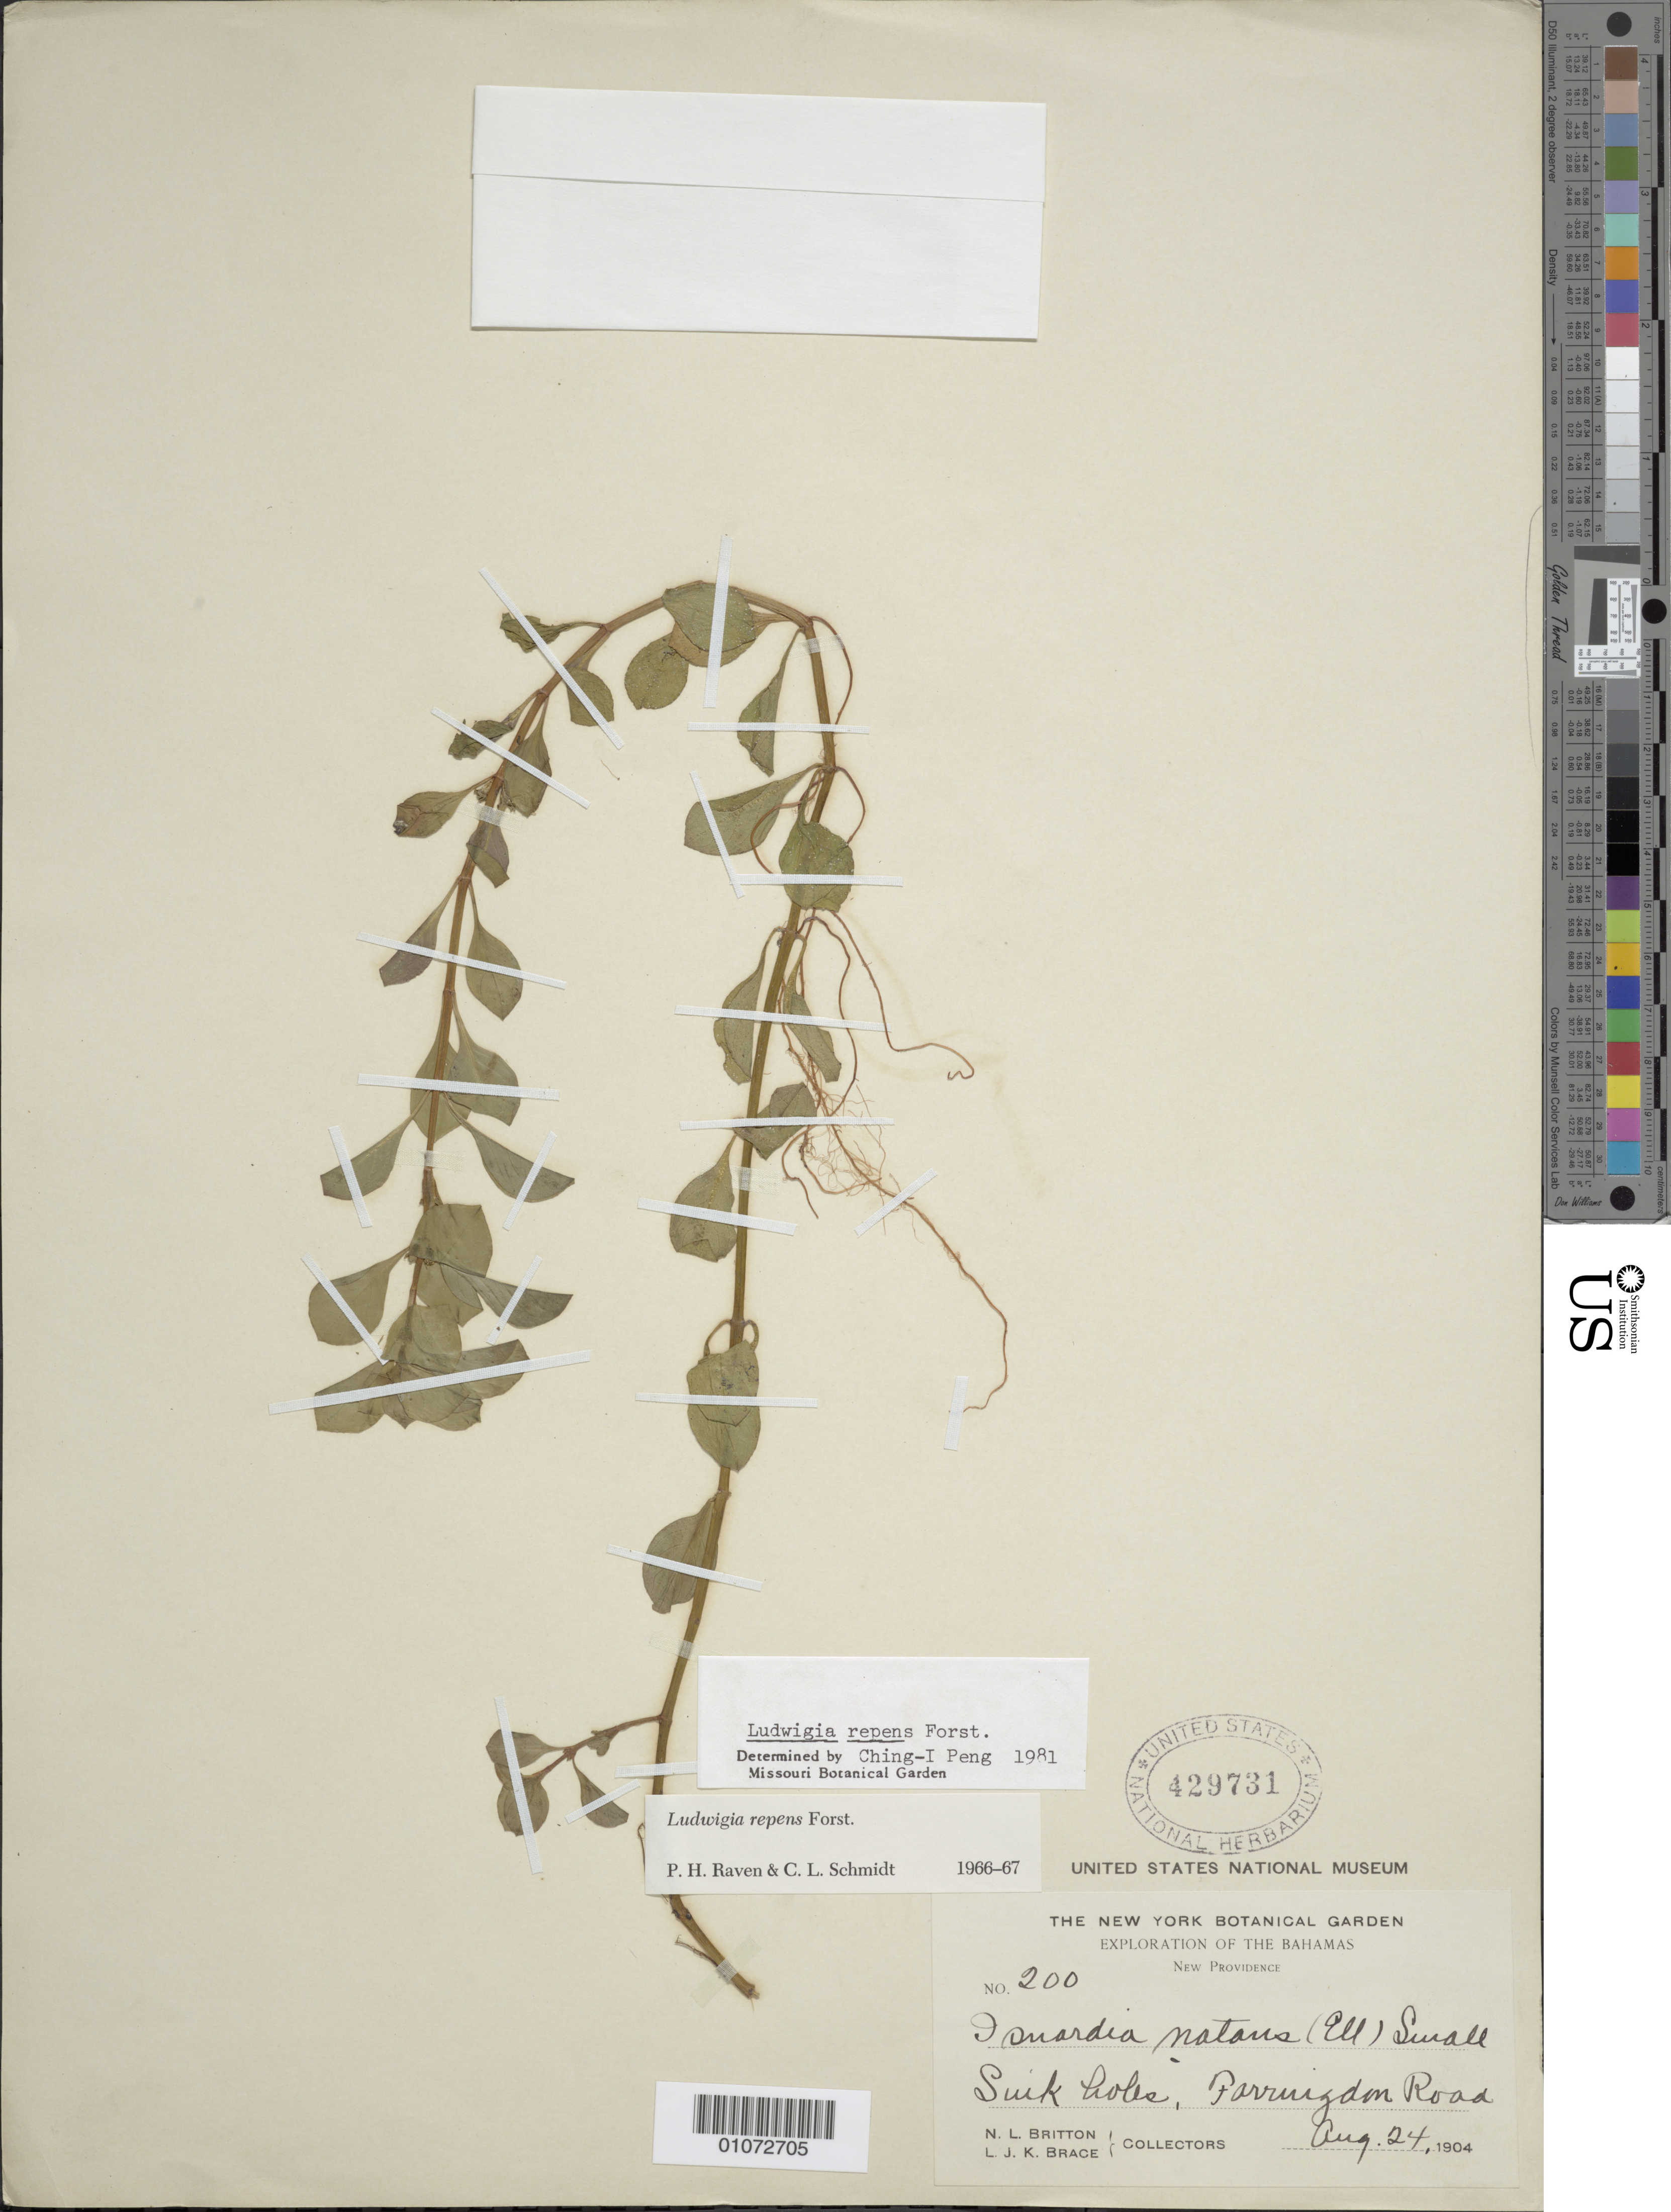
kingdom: Plantae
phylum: Tracheophyta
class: Magnoliopsida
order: Myrtales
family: Onagraceae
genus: Ludwigia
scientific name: Ludwigia repens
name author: J.R. Forst.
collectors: N. Britton & L. J. K. Brace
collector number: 200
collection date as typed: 24 Aug 1904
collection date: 1904-08-24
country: Bahamas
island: New Providence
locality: Sink holes, Parringdon Road.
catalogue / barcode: US 429731